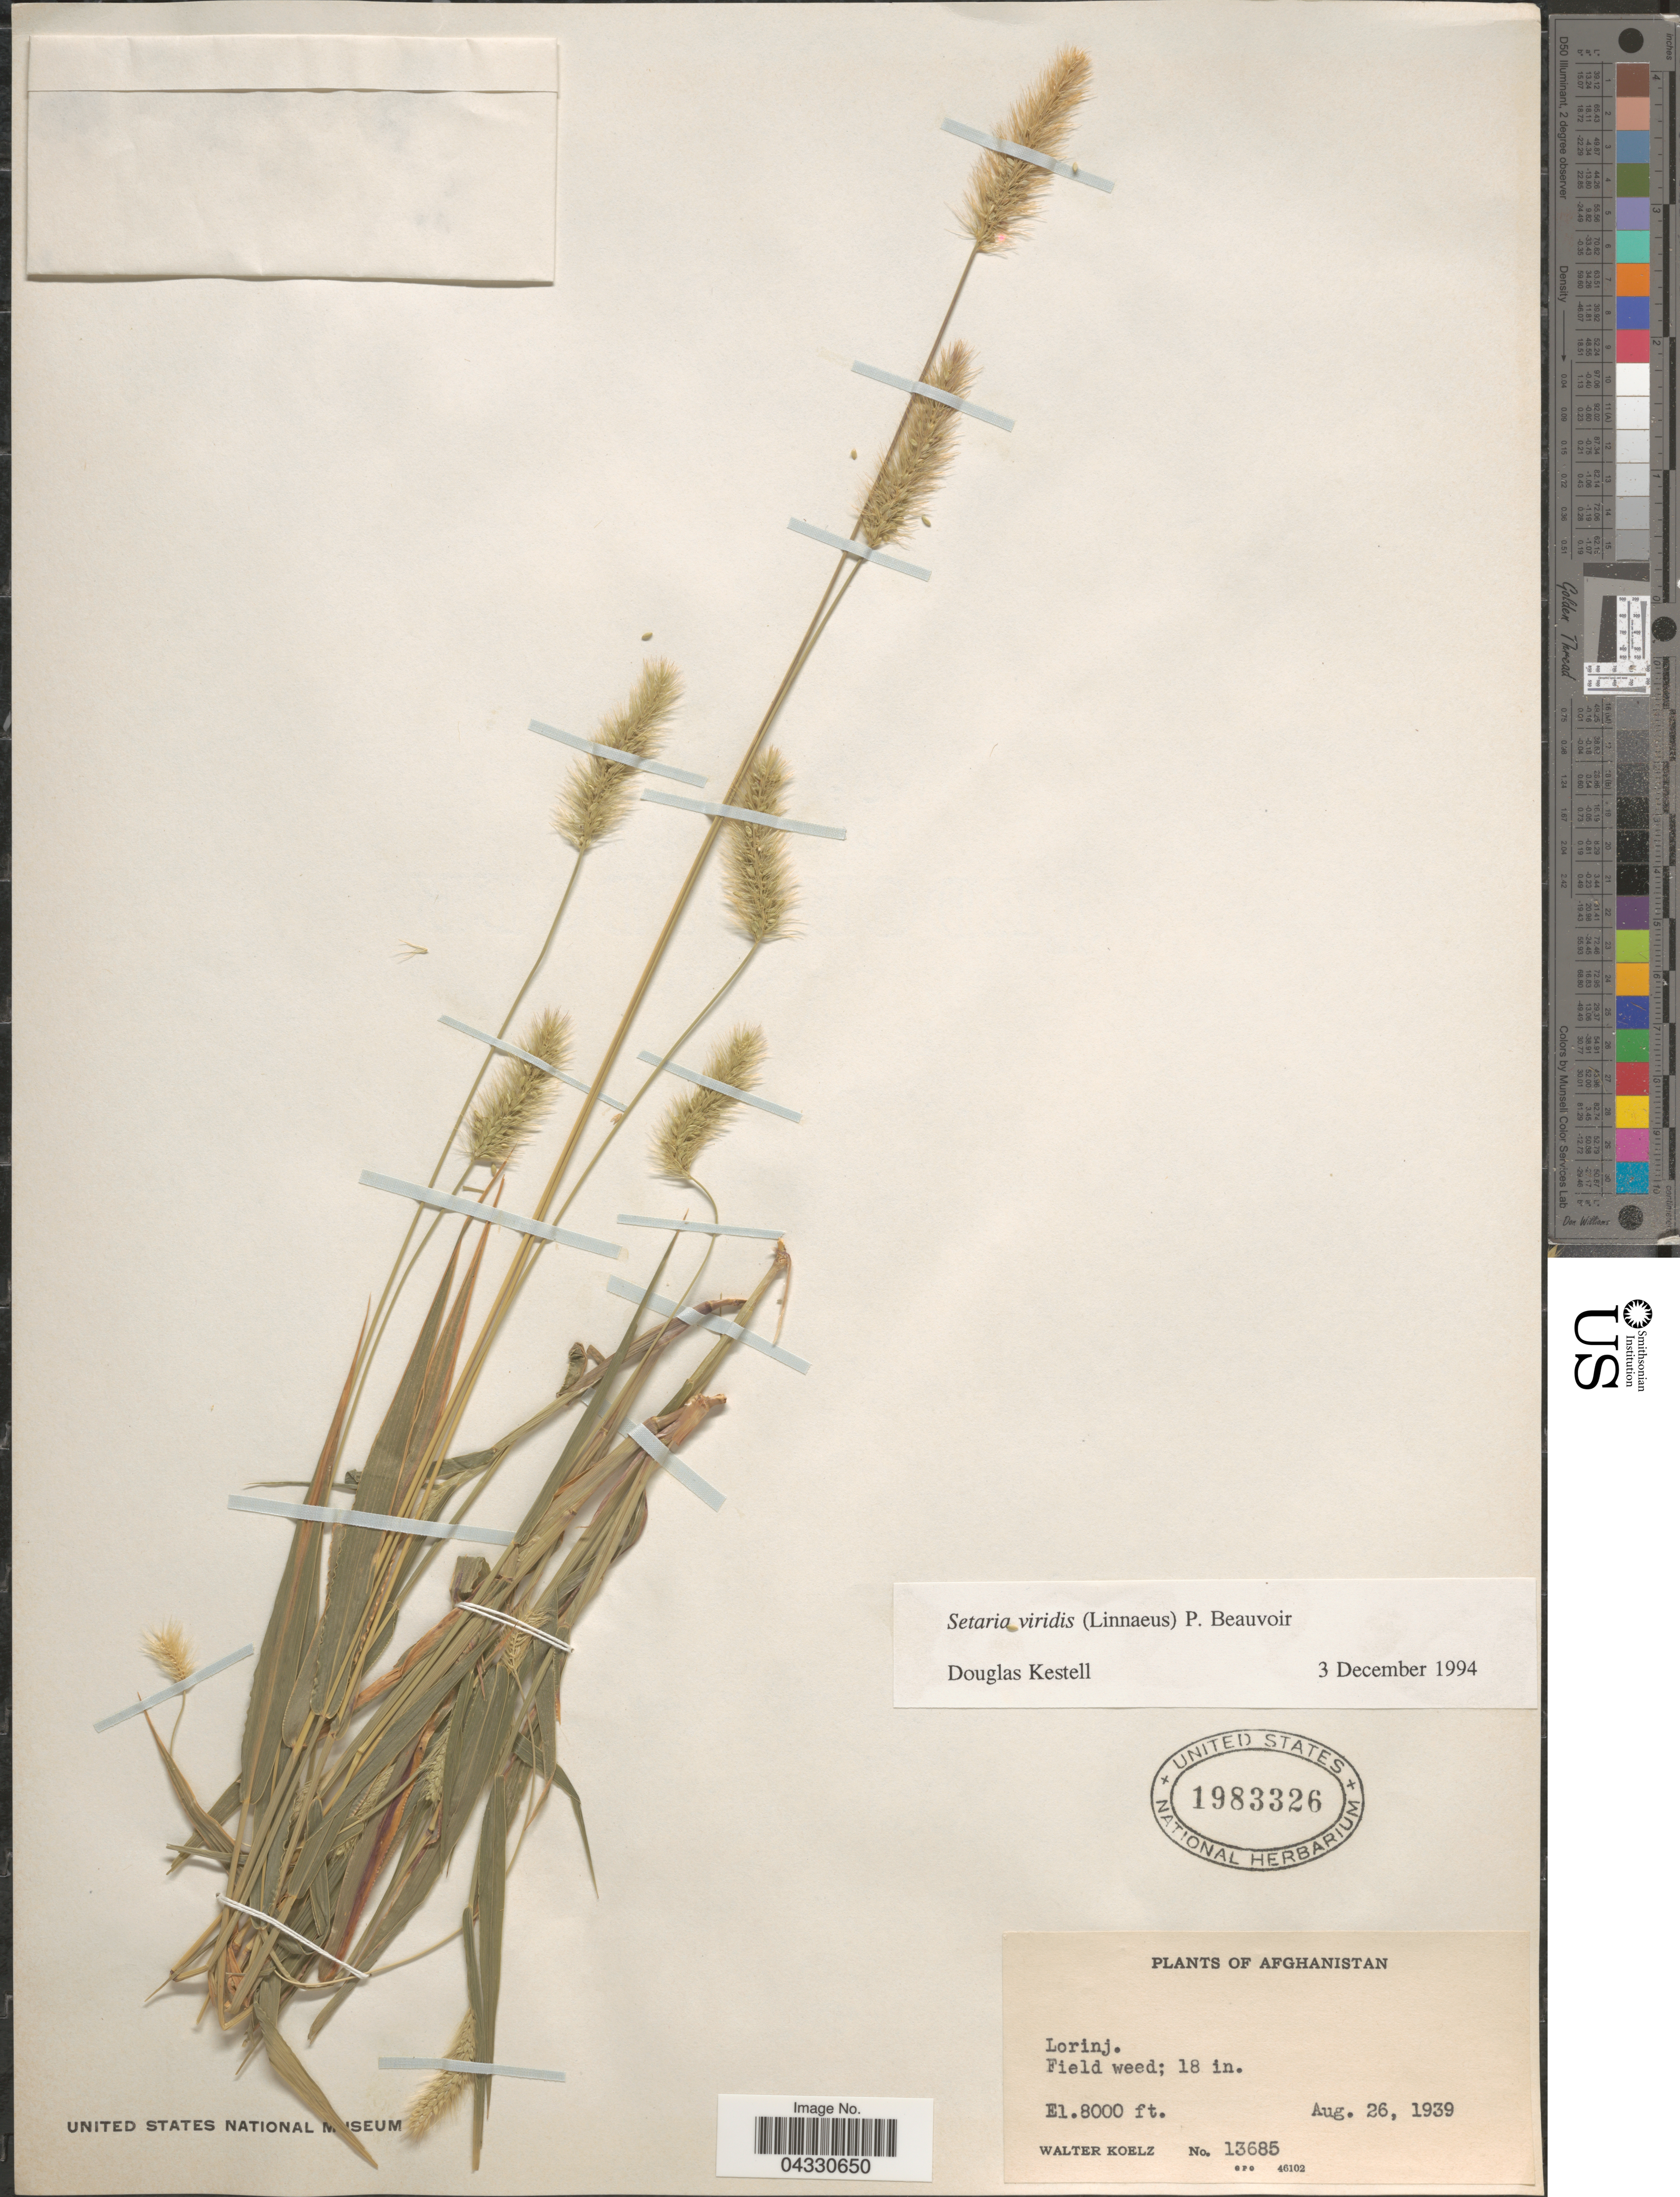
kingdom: Plantae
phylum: Tracheophyta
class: Liliopsida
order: Poales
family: Poaceae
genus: Setaria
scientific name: Setaria viridis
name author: (L.) P. Beauv.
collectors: W. N. Koelz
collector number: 13685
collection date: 1939-08-26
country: Afghanistan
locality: Lorinj.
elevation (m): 2438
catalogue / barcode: US 1983326